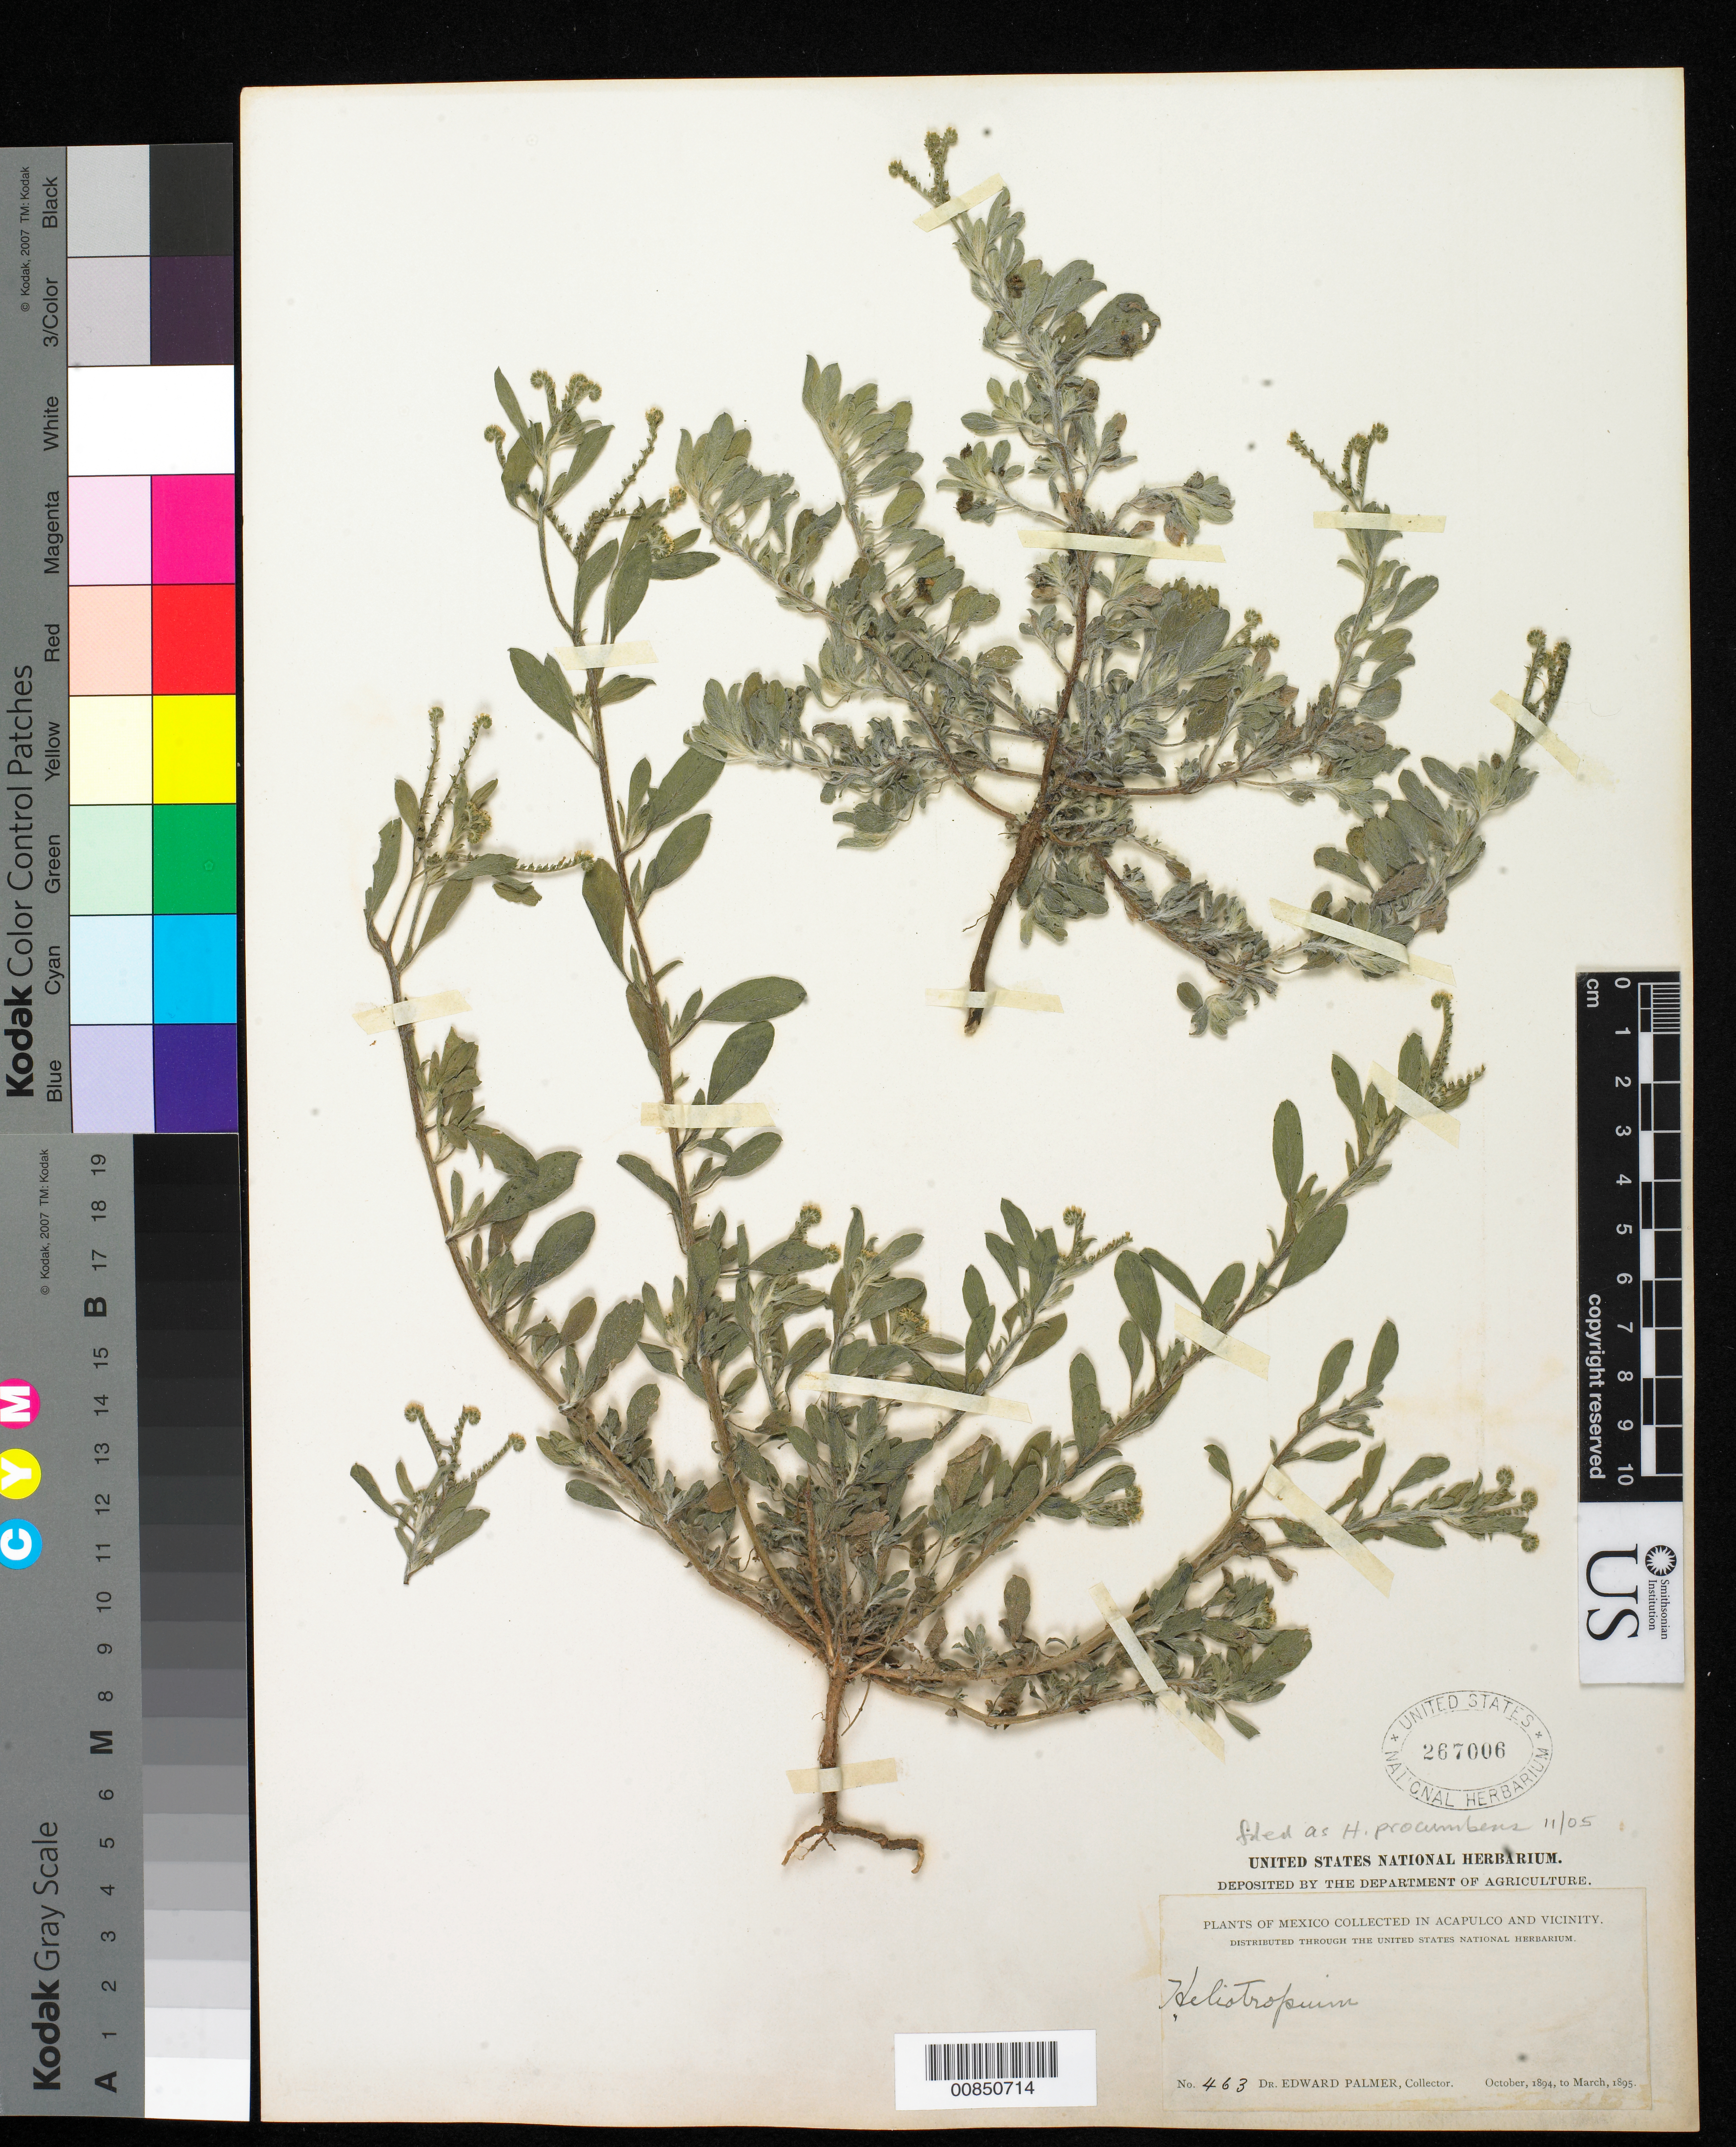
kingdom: Plantae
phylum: Tracheophyta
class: Magnoliopsida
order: Boraginales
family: Heliotropiaceae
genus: Euploca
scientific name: Euploca procumbens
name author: (Mill.) Diane & Hilger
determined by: Feuillet, C.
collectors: E. Palmer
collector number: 463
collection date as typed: Oct 1894 to -- Mar 1895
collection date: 1894-10/1895-03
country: Mexico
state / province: Guerrero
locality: Acapulco, Guerrero and vicinity.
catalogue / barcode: US 267006